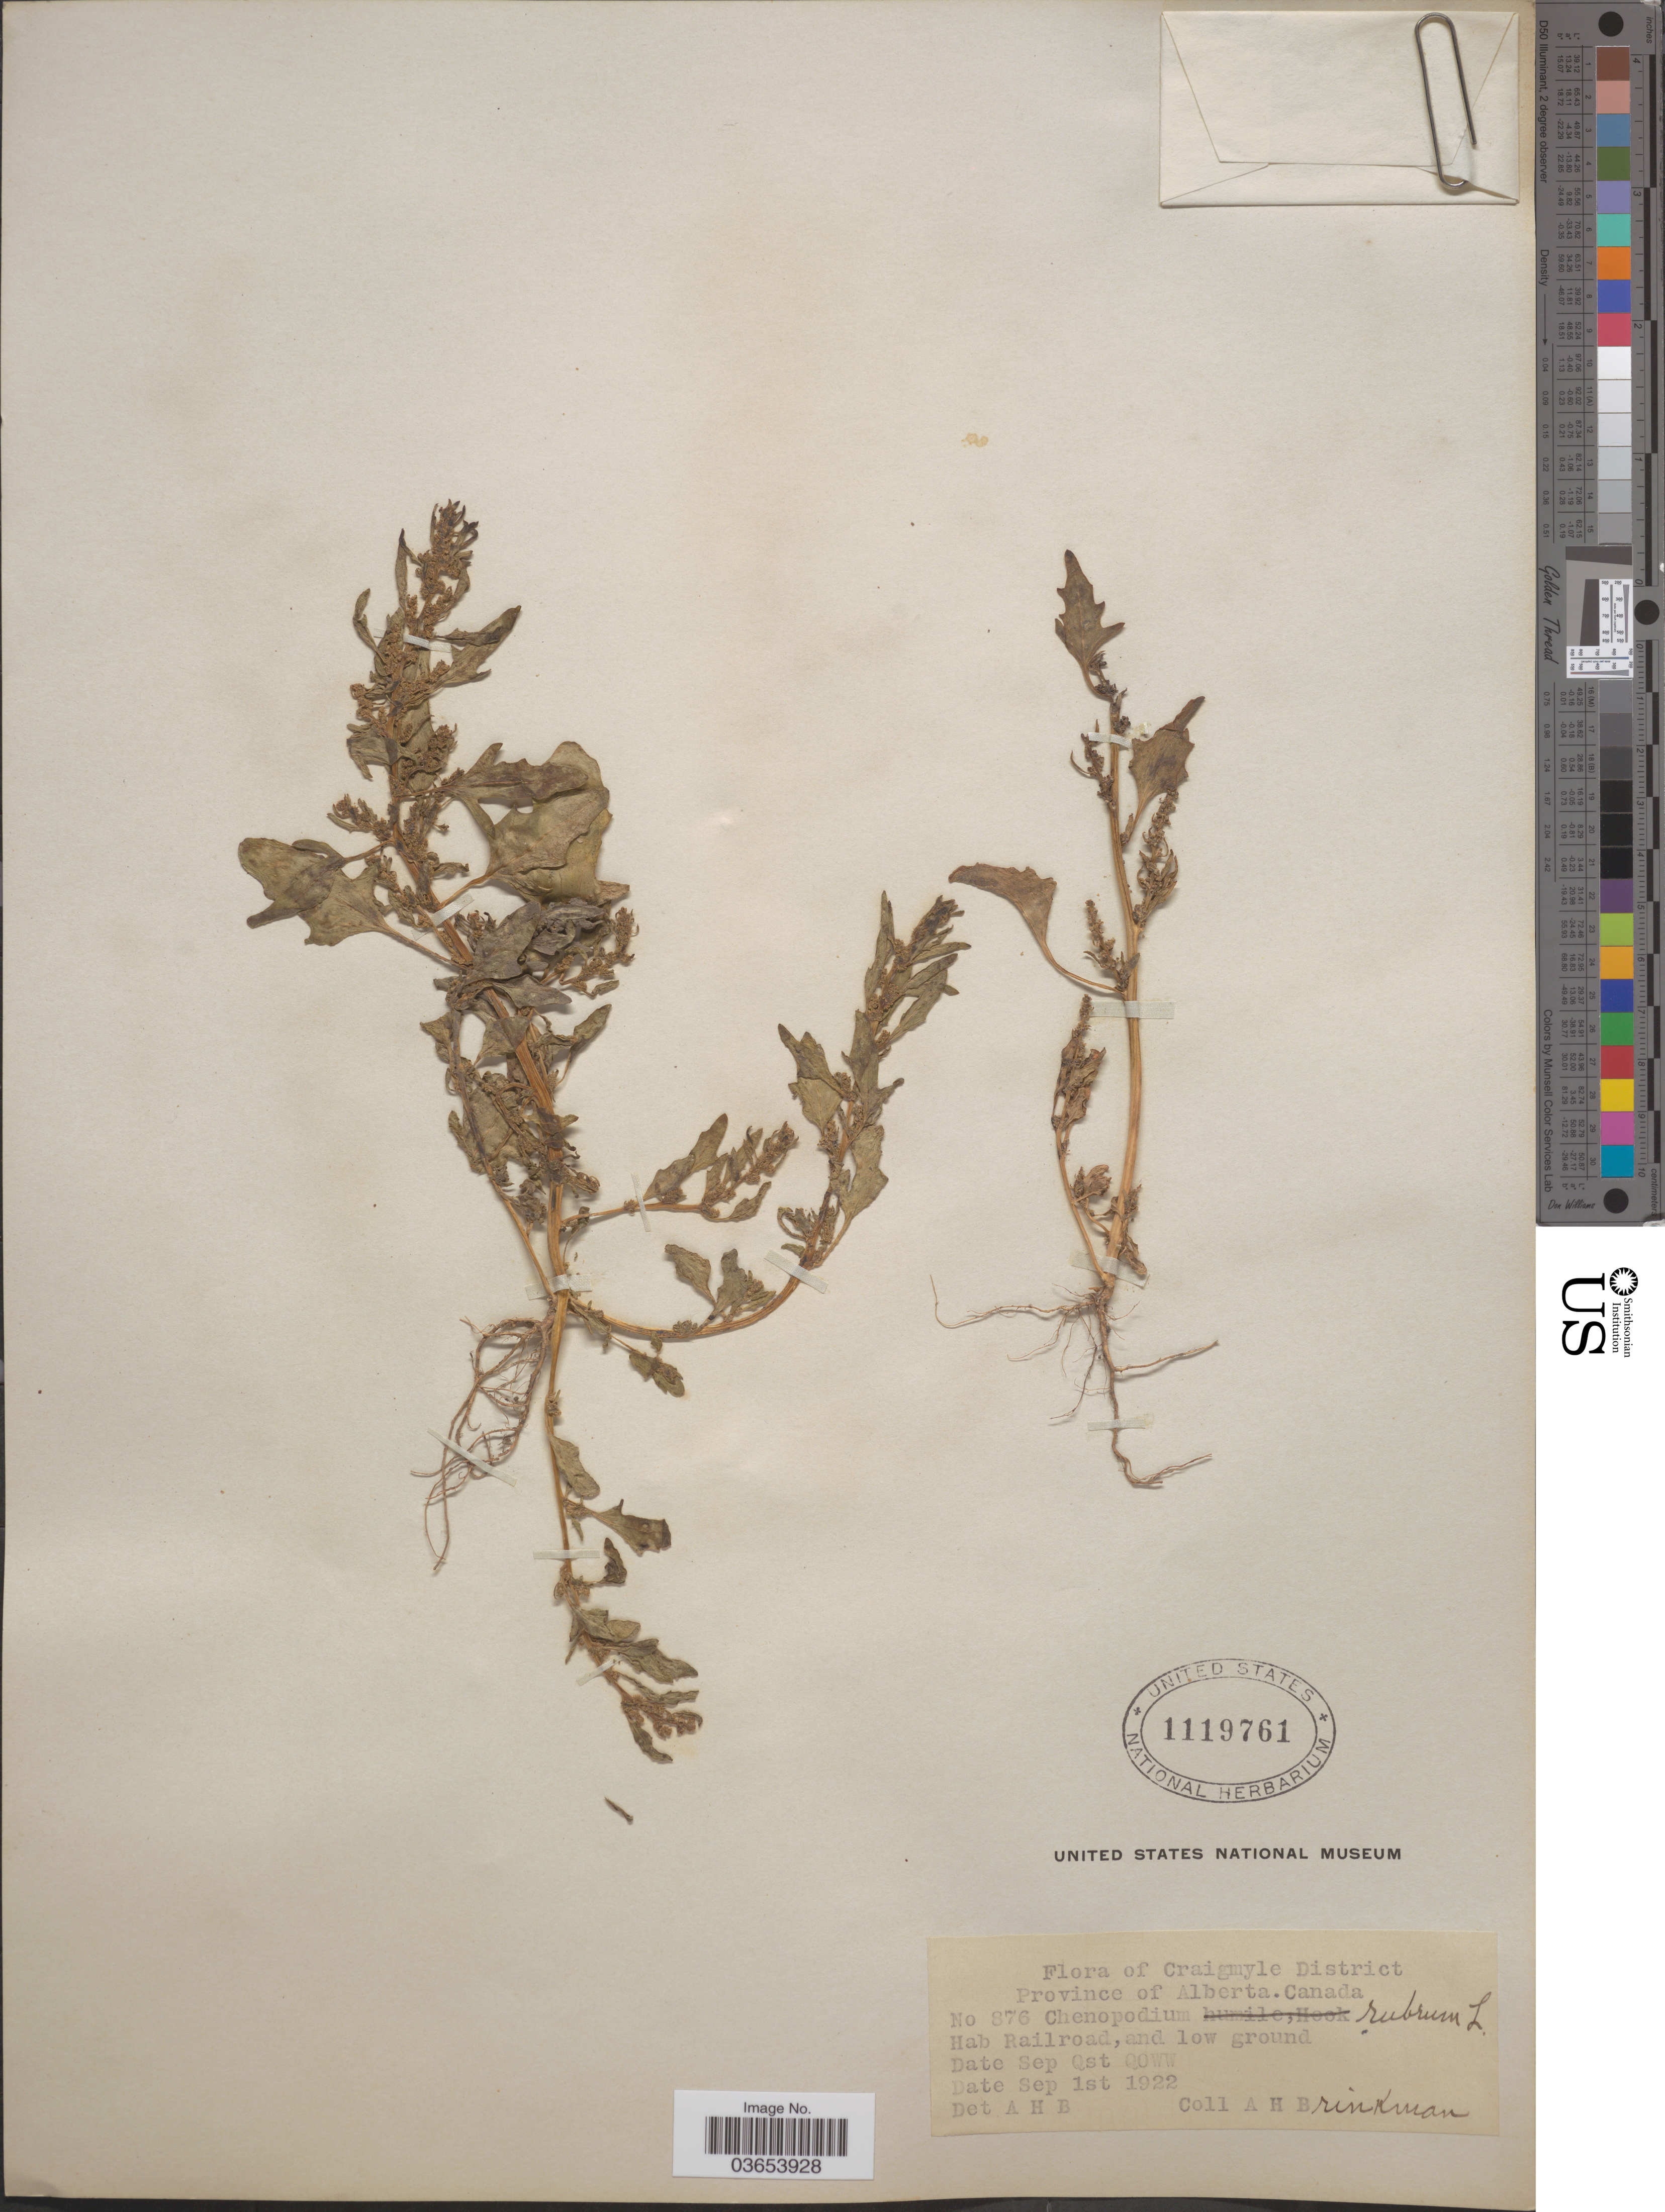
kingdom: Plantae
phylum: Tracheophyta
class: Magnoliopsida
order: Caryophyllales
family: Amaranthaceae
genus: Chenopodium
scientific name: Chenopodium rubrum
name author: L.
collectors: A. Brinkman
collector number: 876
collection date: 1922-09-01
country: Canada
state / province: Alberta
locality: Craigmyle District. Railroad, and low ground.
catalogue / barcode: US 1119761